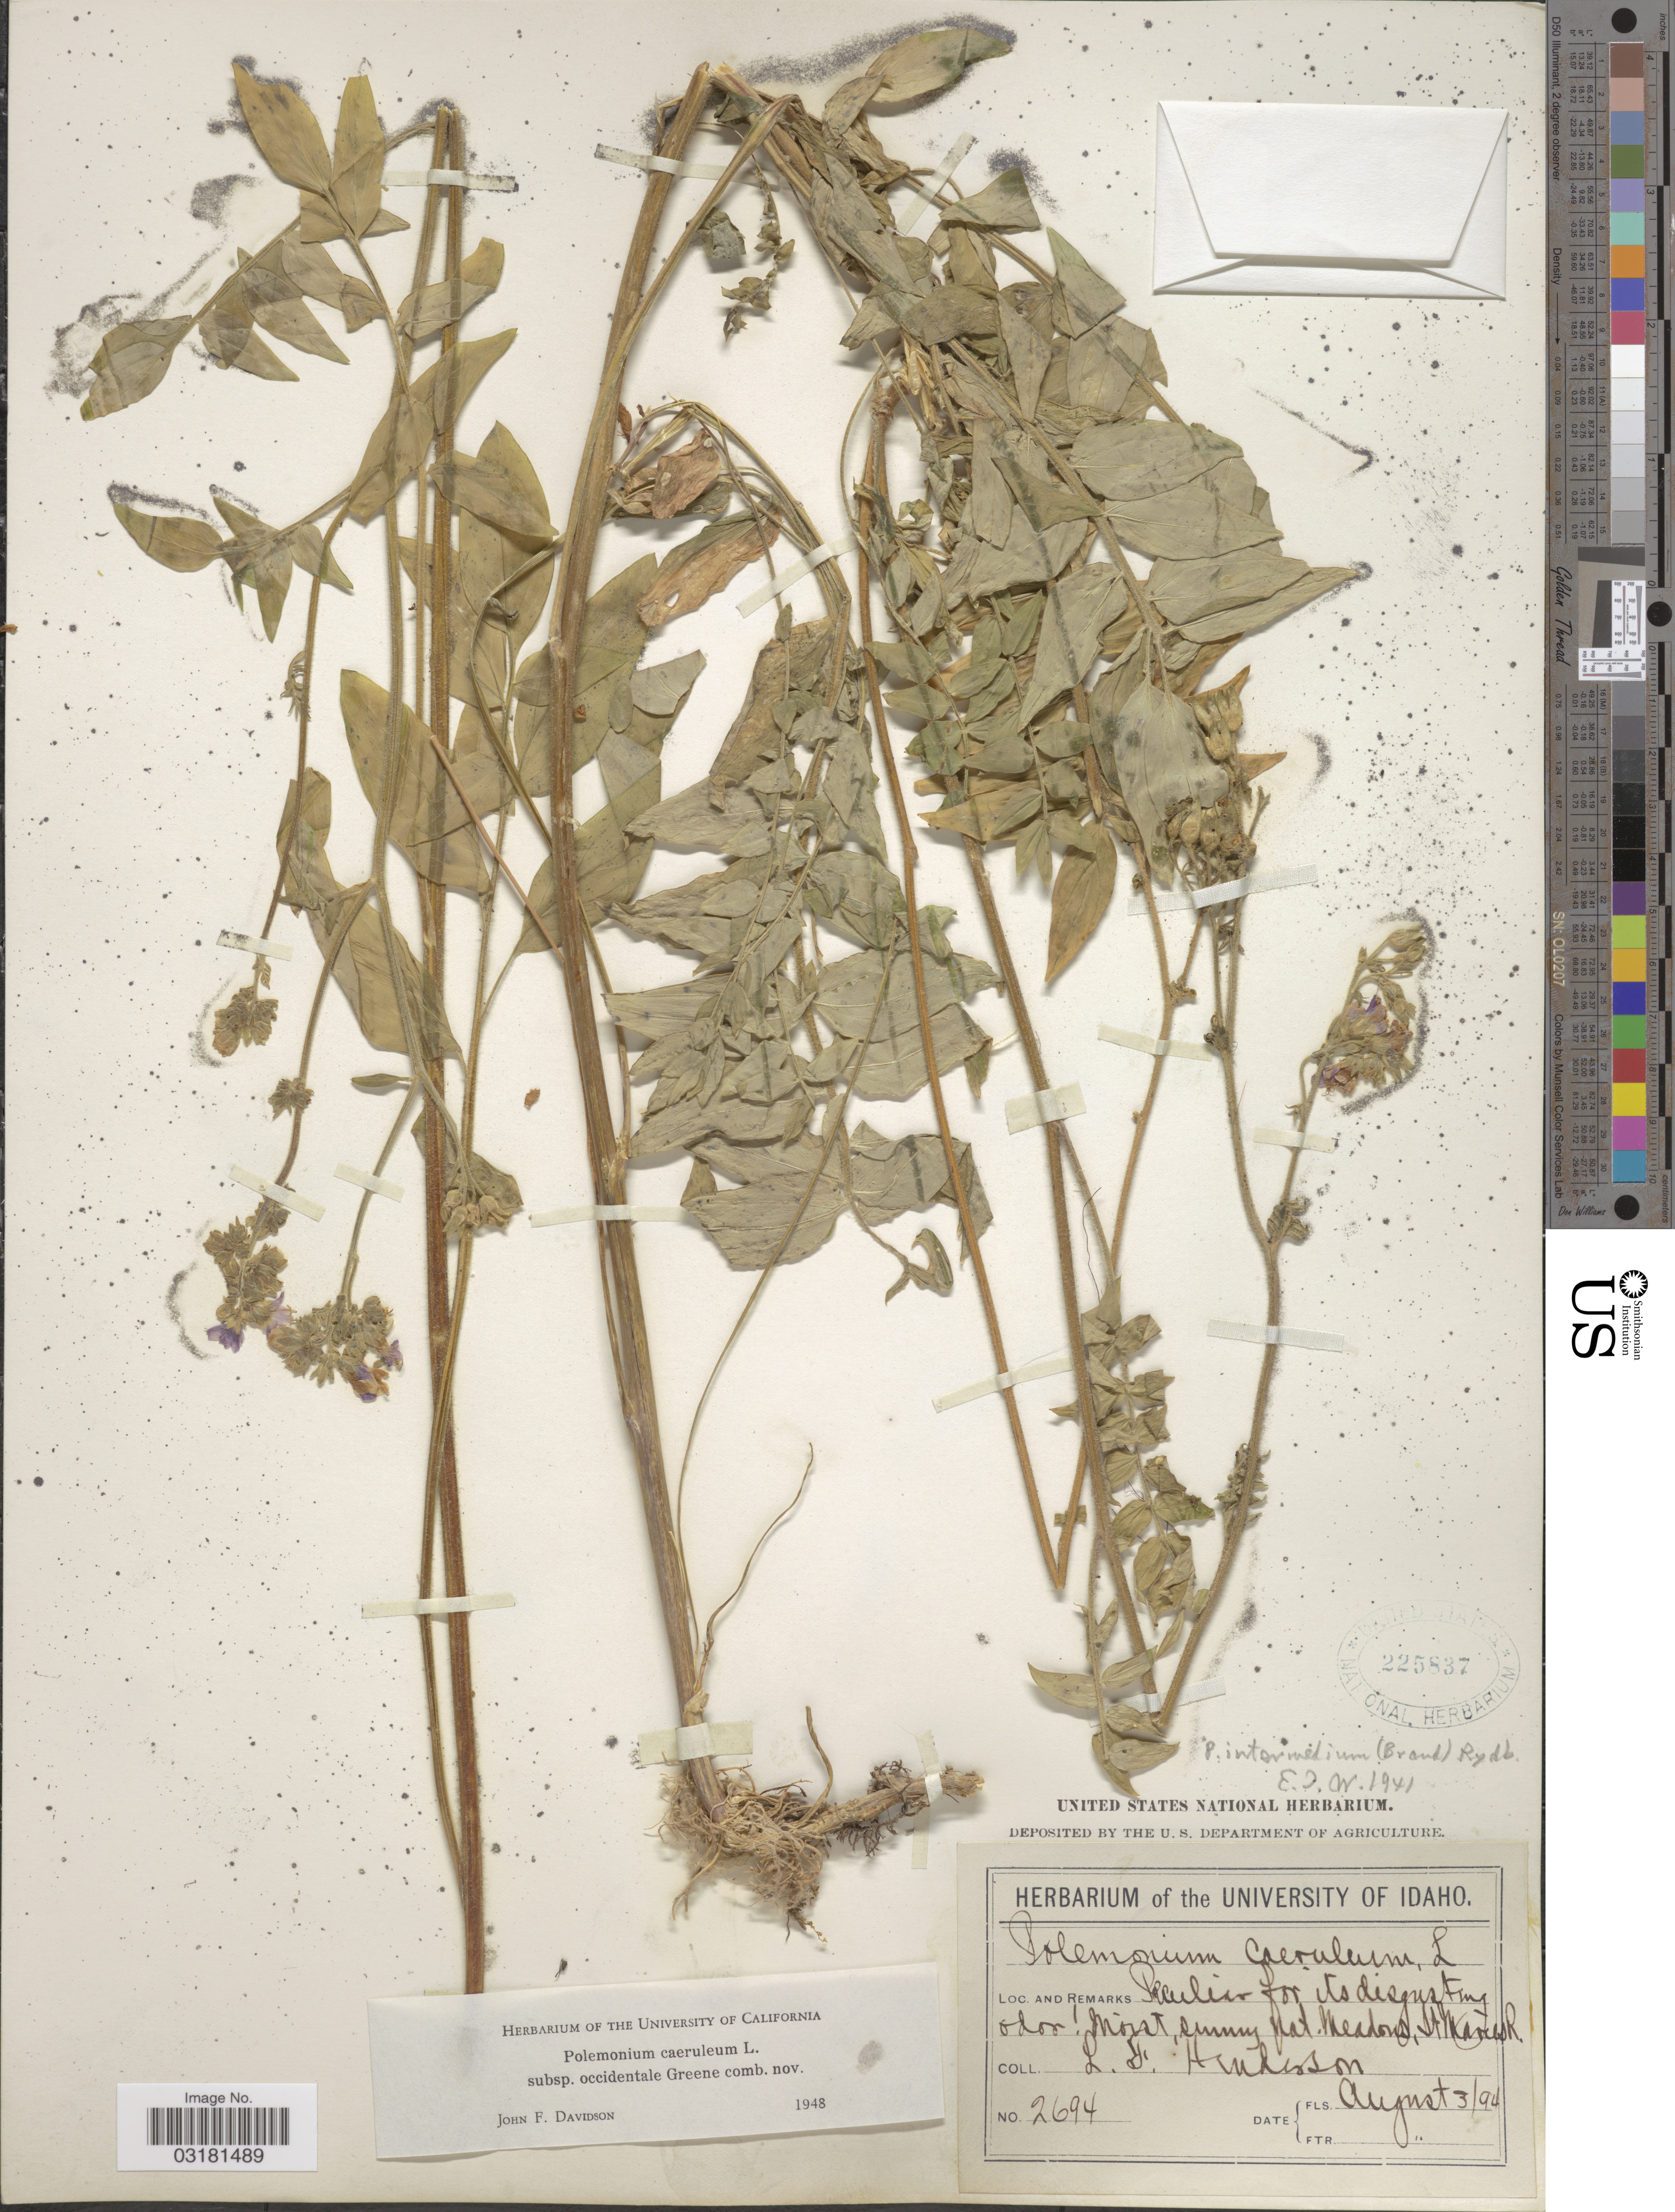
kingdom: Plantae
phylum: Tracheophyta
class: Magnoliopsida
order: Ericales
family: Polemoniaceae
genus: Polemonium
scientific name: Polemonium occidentale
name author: Greene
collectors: L. Henderson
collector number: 2694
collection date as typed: Transcribed d/m/y: 3/8/94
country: United States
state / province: Idaho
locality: Sunny nat. Meadows, St. Maries R.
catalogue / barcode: US 225837